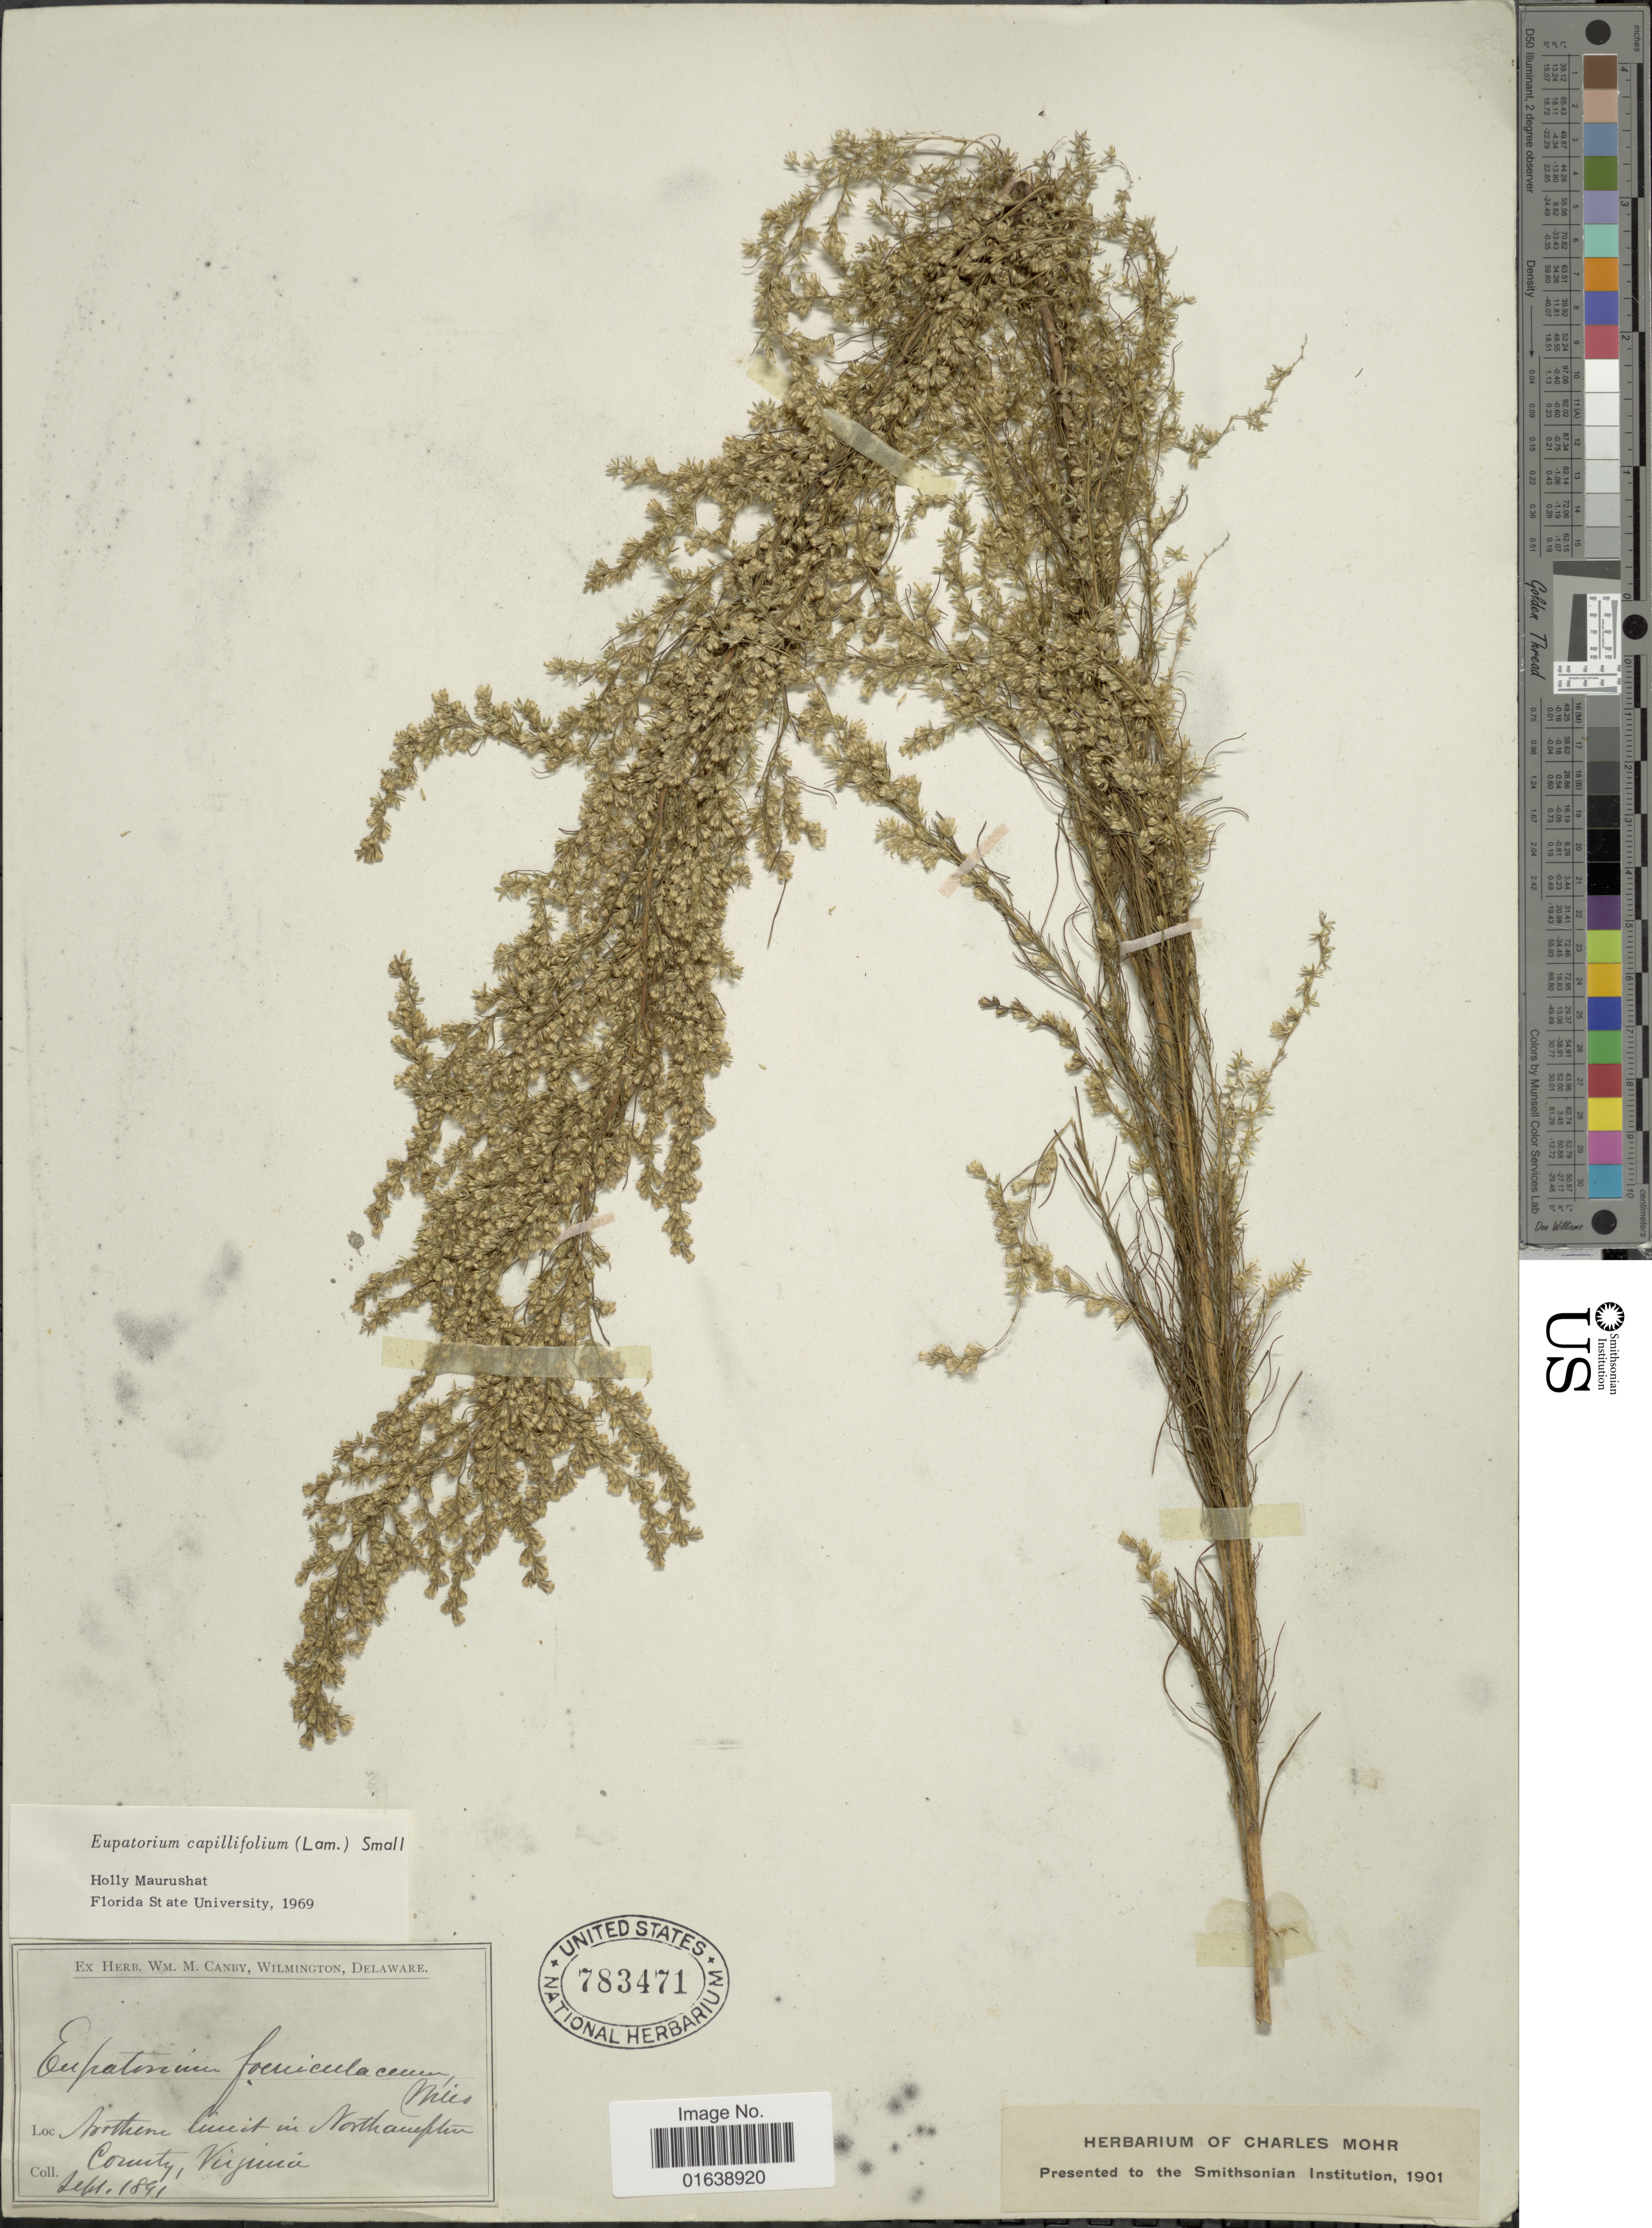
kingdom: Plantae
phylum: Tracheophyta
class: Magnoliopsida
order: Asterales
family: Asteraceae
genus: Eupatorium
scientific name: Eupatorium capillifolium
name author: (Lam.) Small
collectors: ex herb. W.M. Canby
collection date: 1841-08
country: United States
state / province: Virginia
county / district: Northampton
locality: Northern limit in Northampton County, Virginia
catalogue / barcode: US 783471